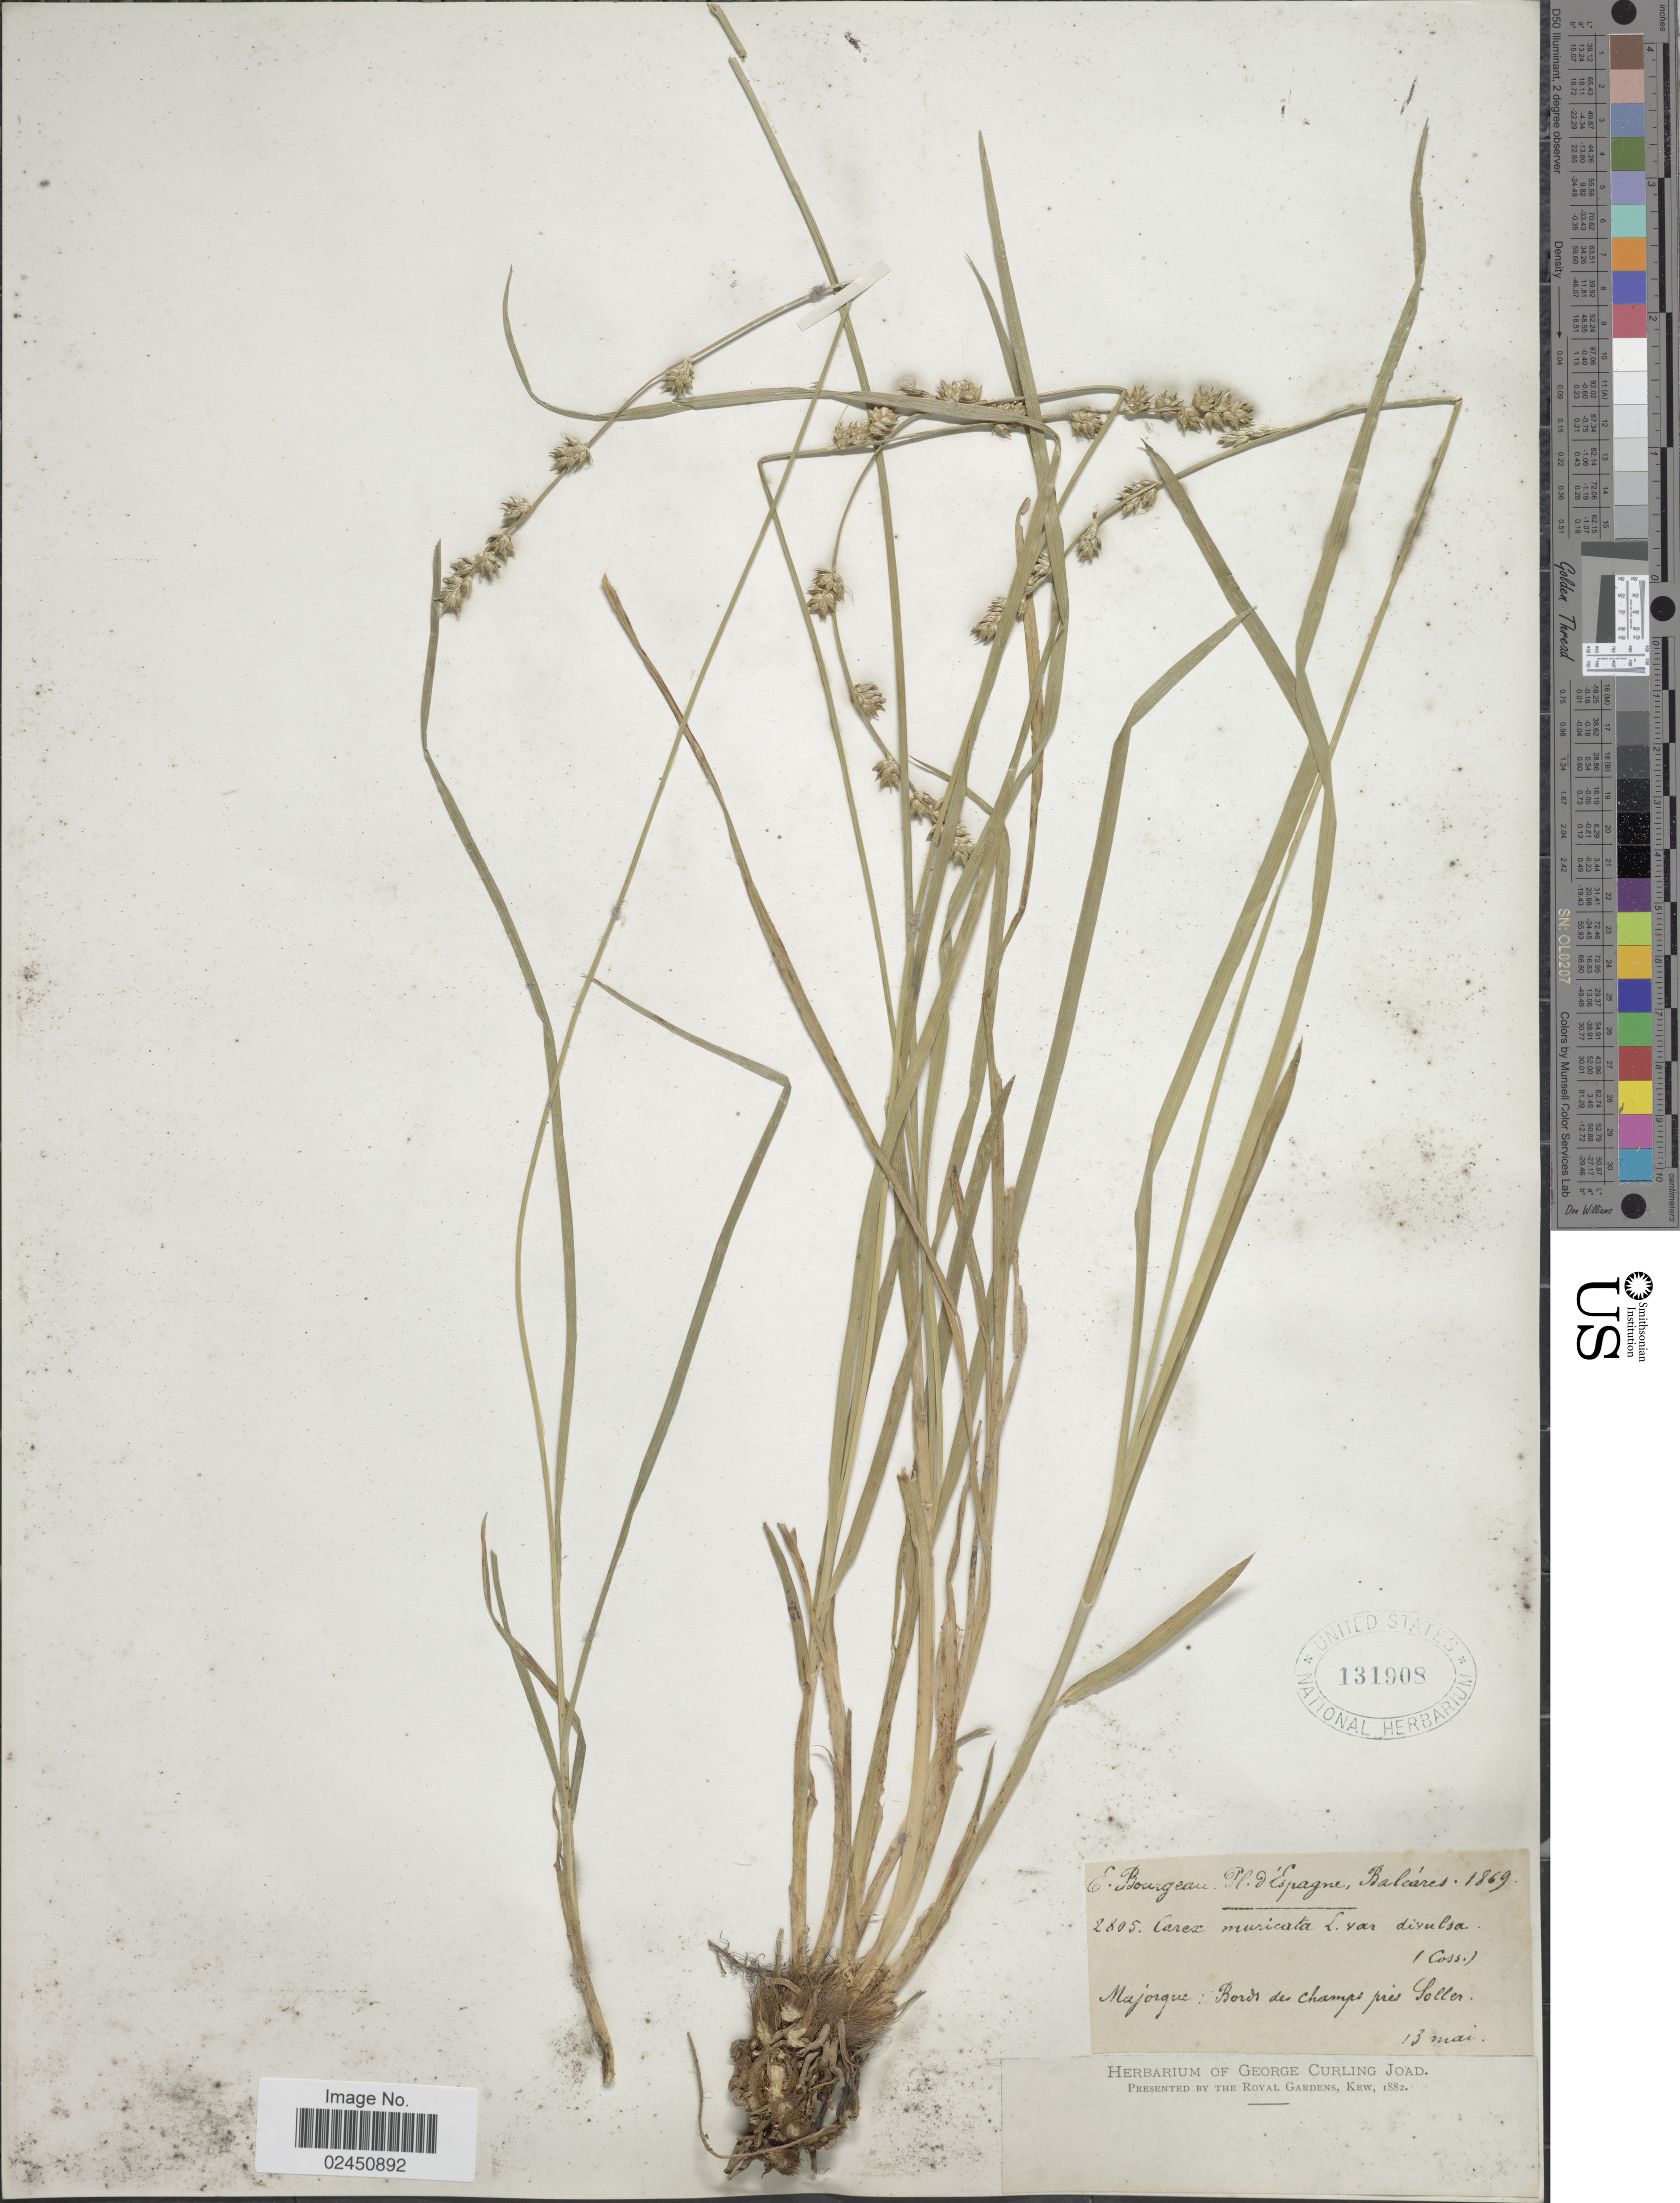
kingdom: Plantae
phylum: Tracheophyta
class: Liliopsida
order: Poales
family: Cyperaceae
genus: Carex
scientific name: Carex muricata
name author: L.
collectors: E. Bourgeau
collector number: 2805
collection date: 1869-05-13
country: Spain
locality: D'Espagne, Baleares, Majorque: Bords de champs pres Soller.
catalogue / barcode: US 131908